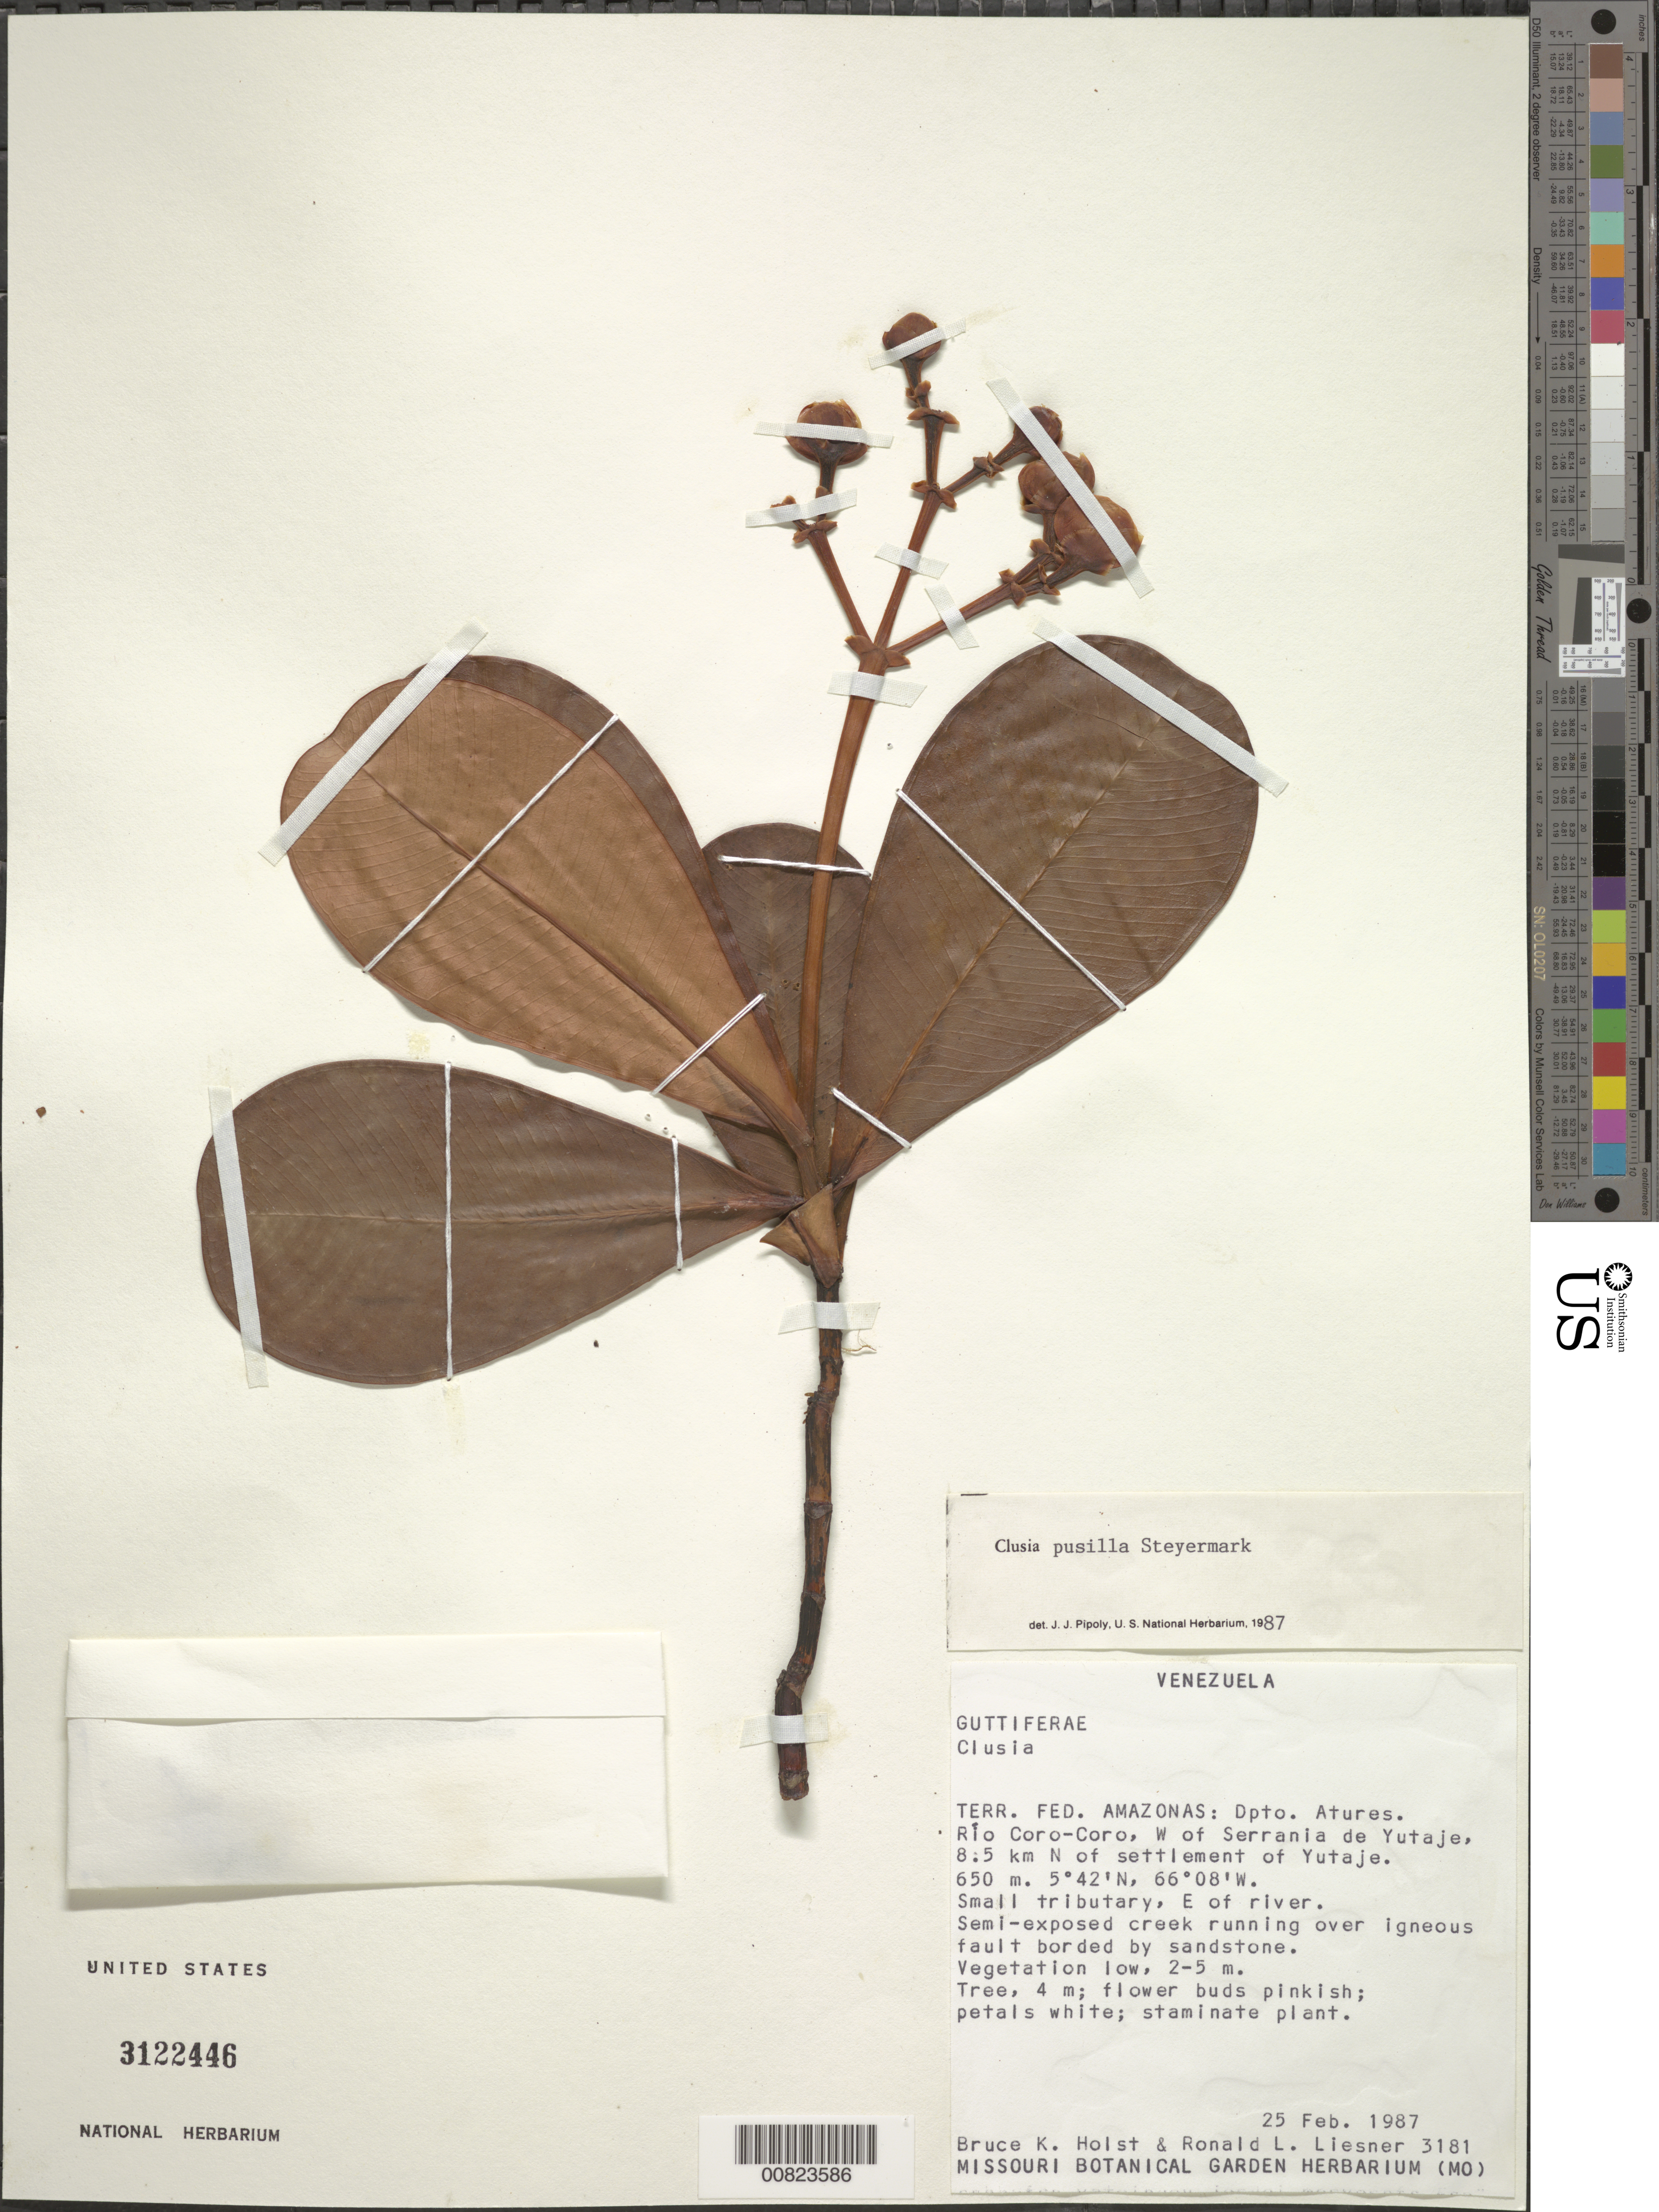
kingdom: Plantae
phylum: Tracheophyta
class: Magnoliopsida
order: Malpighiales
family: Clusiaceae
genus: Clusia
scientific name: Clusia pusilla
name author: Steyerm.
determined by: Pipoly, J. J., III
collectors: B. Holst & R. L. Liesner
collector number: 3181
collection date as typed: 25-Feb-87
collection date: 1987-02-25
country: Venezuela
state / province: Amazonas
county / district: Atures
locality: Río Coro-Coro, W of Serrania de Yutajé, 8.5 km N of Yutajé settlement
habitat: Semi-exposed creek running over igneous fault borded by sandstone; vegetation low, 2-5 m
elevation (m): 650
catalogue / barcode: US 3122446